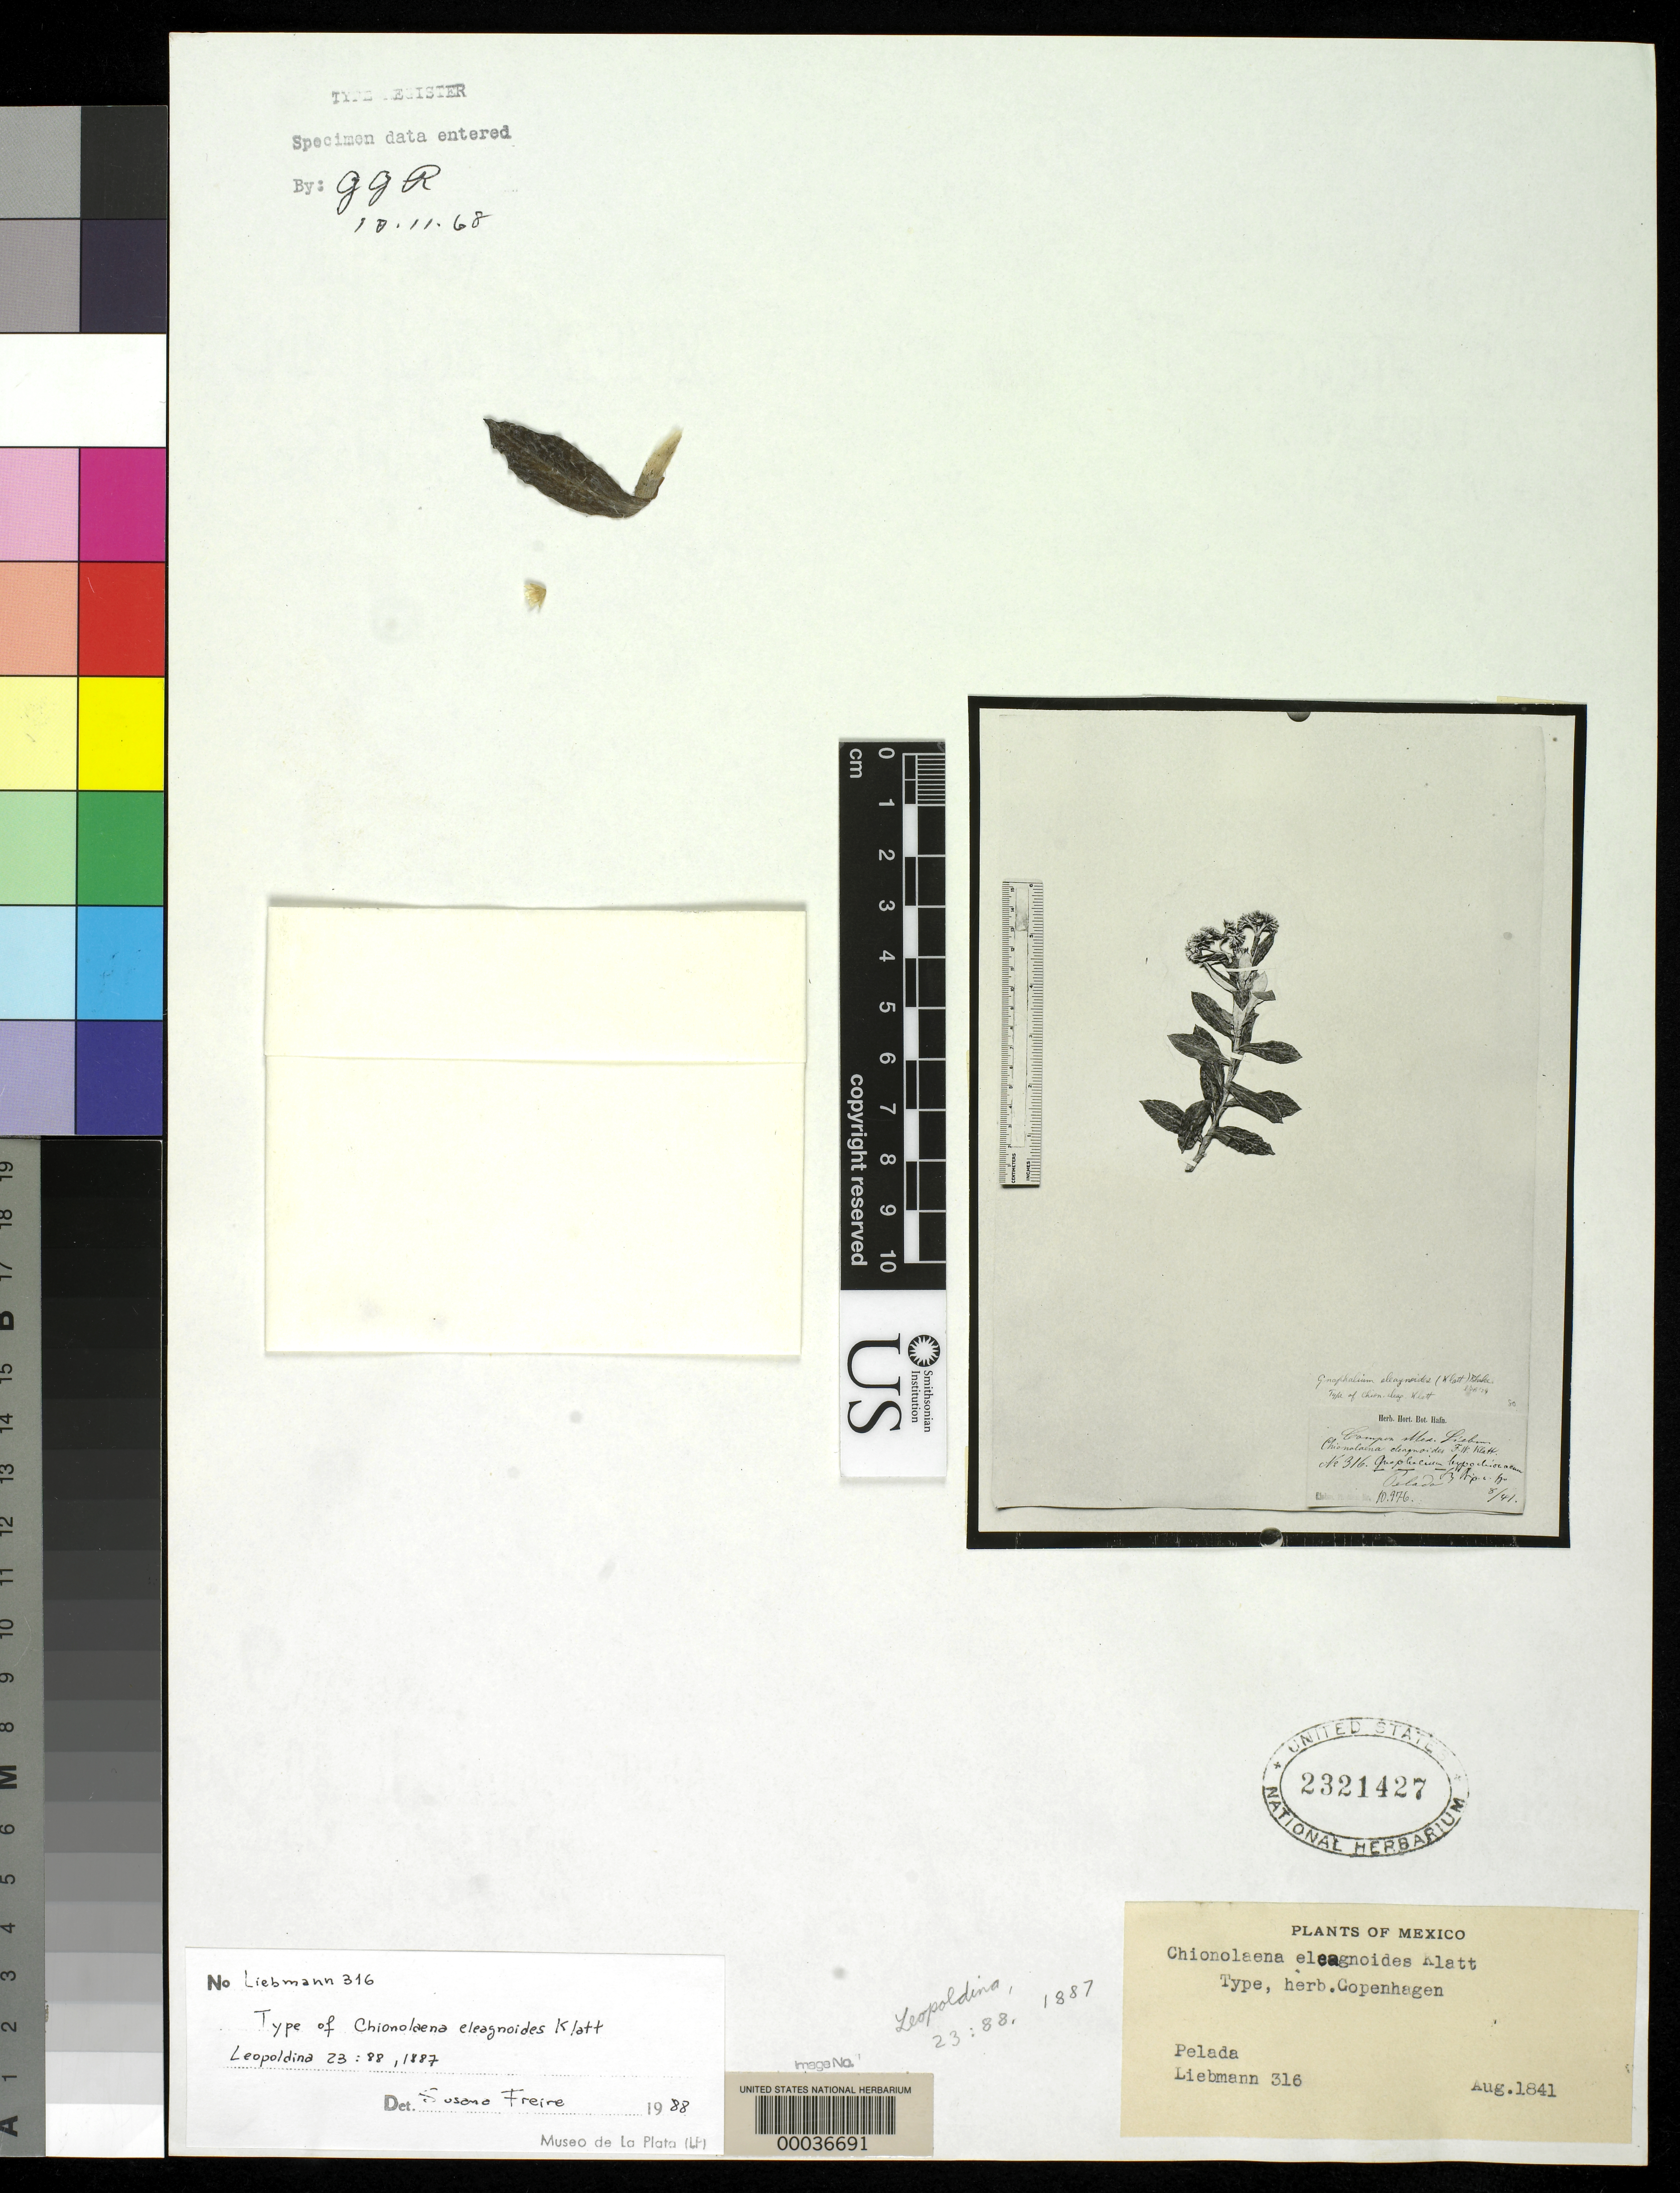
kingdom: Plantae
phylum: Tracheophyta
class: Magnoliopsida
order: Asterales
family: Asteraceae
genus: Chionolaena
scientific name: Chionolaena eleagnoides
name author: Klatt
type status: Type Material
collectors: F. M. Liebmann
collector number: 316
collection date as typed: Aug 1841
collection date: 1841-08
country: Mexico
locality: E of Monserrat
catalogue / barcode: US 2321427